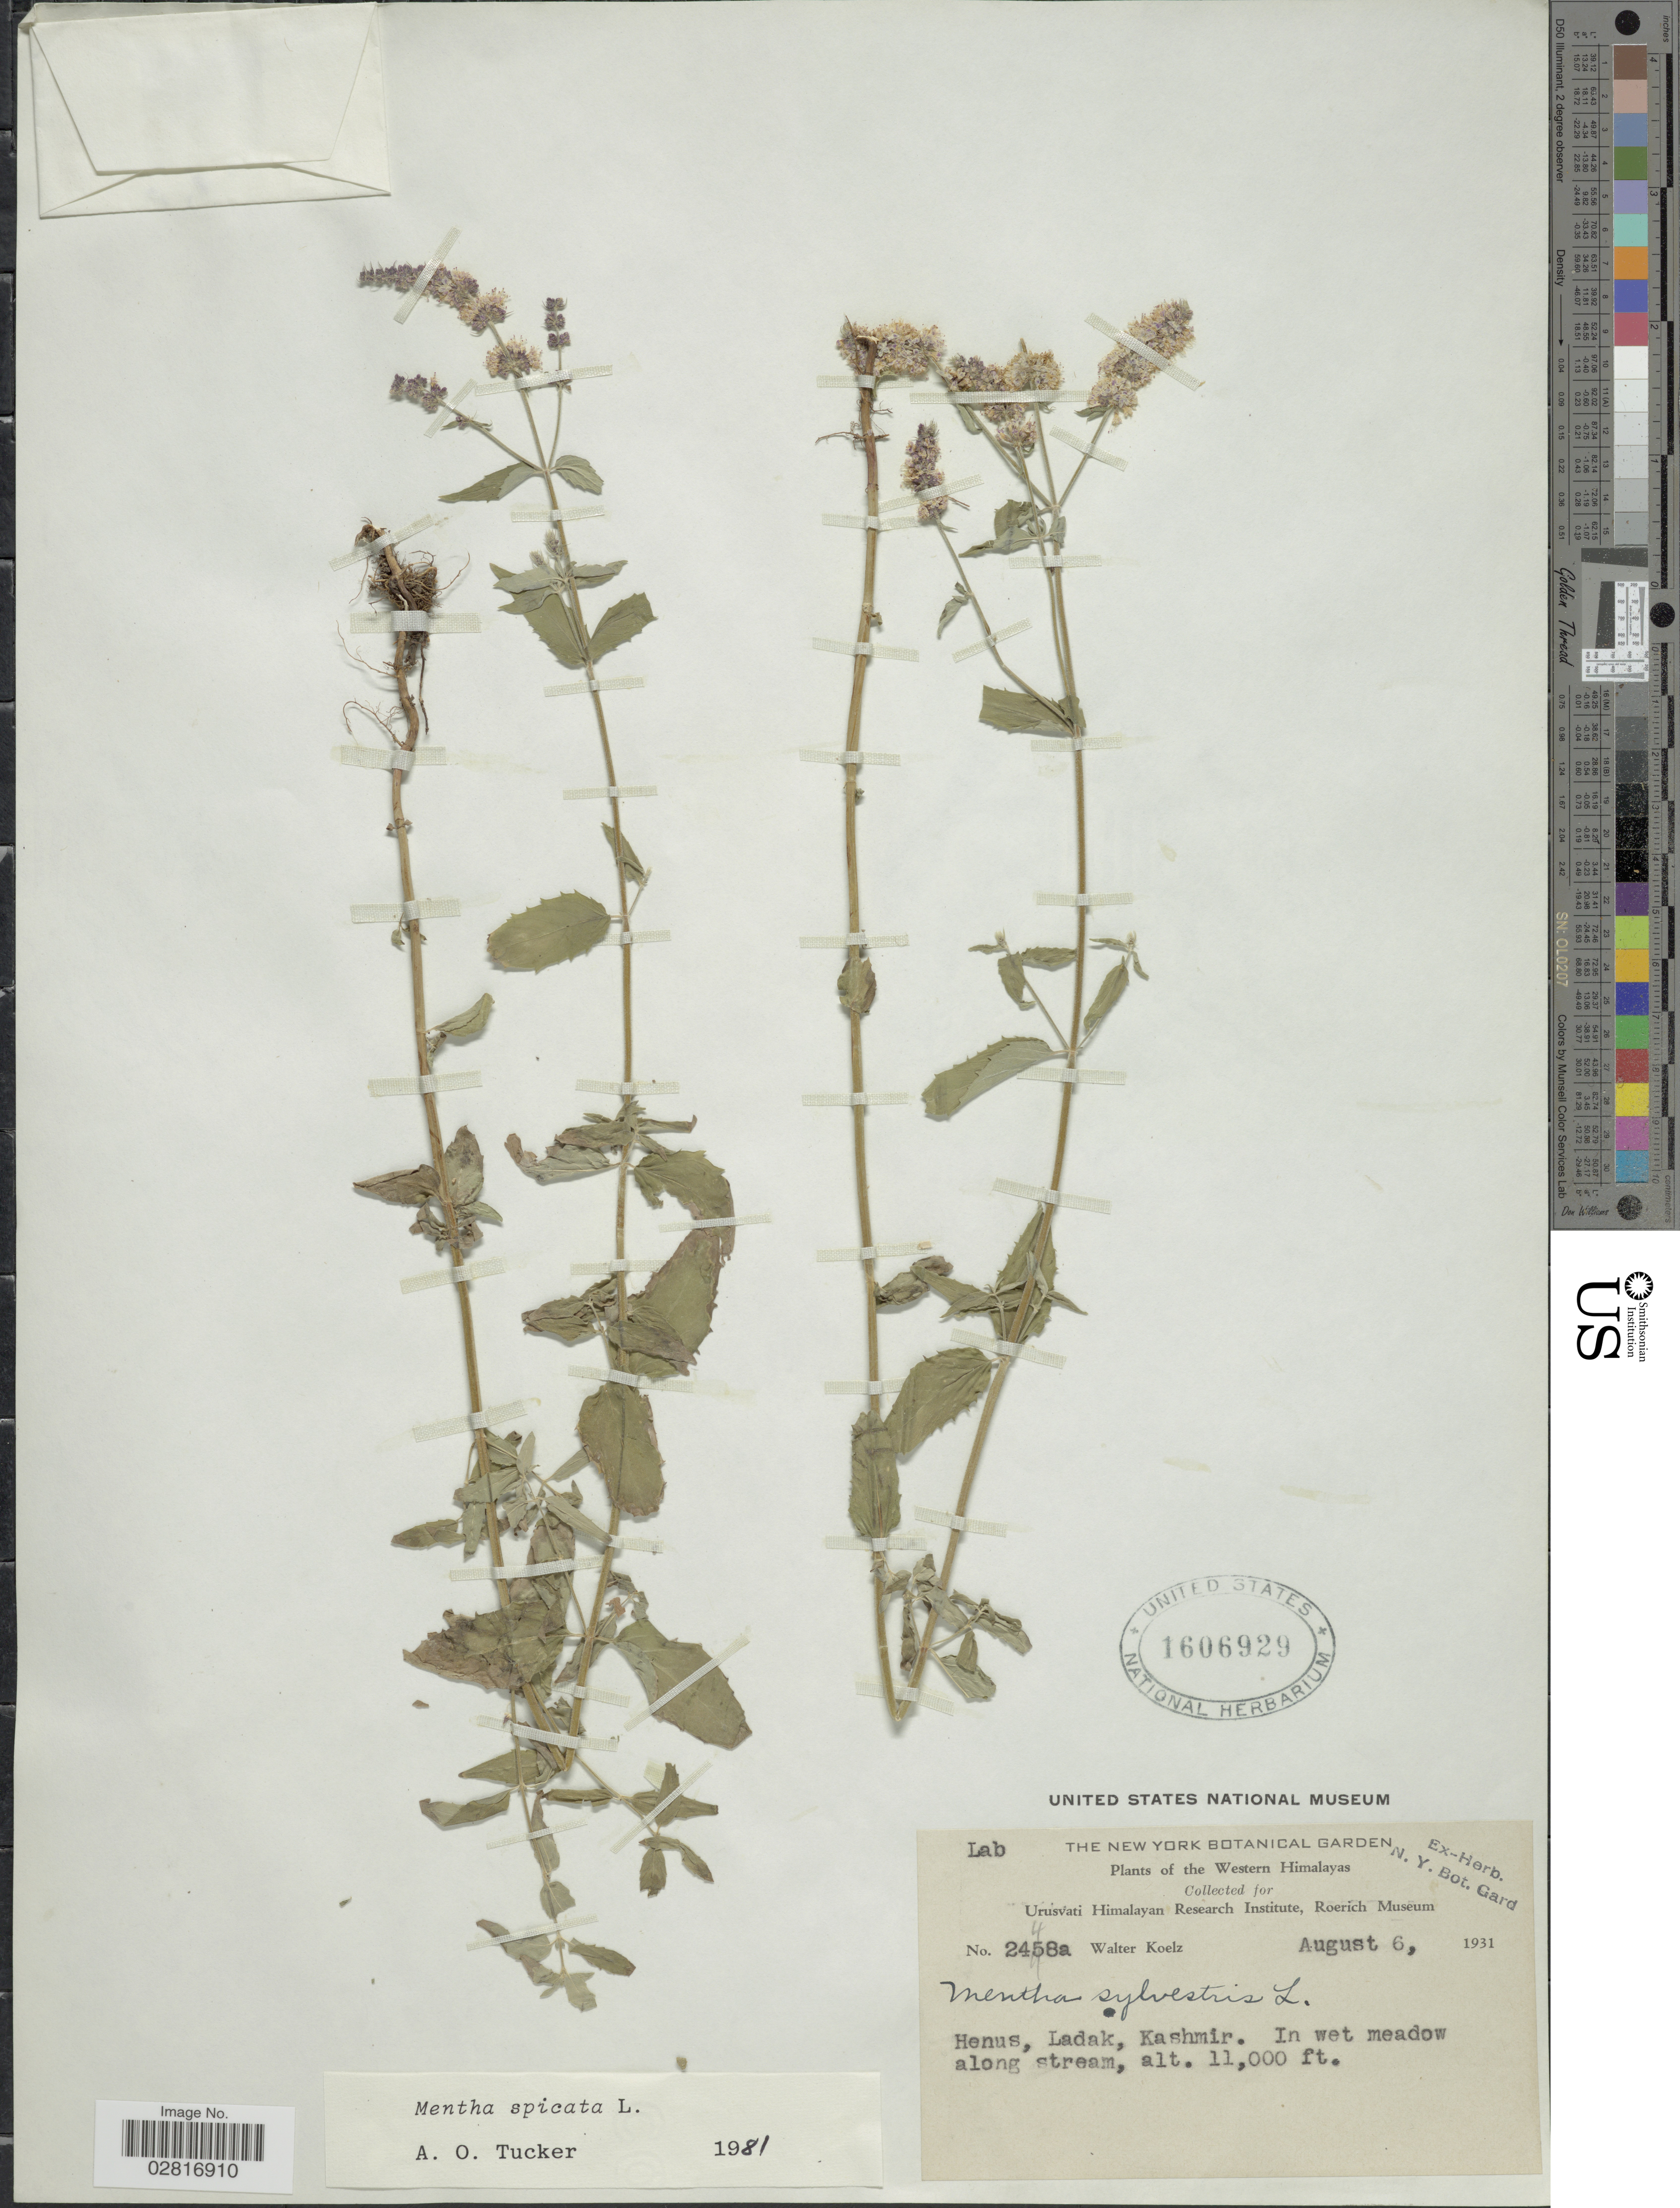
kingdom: Plantae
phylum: Tracheophyta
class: Magnoliopsida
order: Lamiales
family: Lamiaceae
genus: Mentha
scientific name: Mentha spicata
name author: L.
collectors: W. N. Koelz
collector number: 2448a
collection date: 1931-08-06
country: India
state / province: Ladakh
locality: Western Himalayas, Henus, Ladak, Kashmir.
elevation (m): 3353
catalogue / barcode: US 1606929